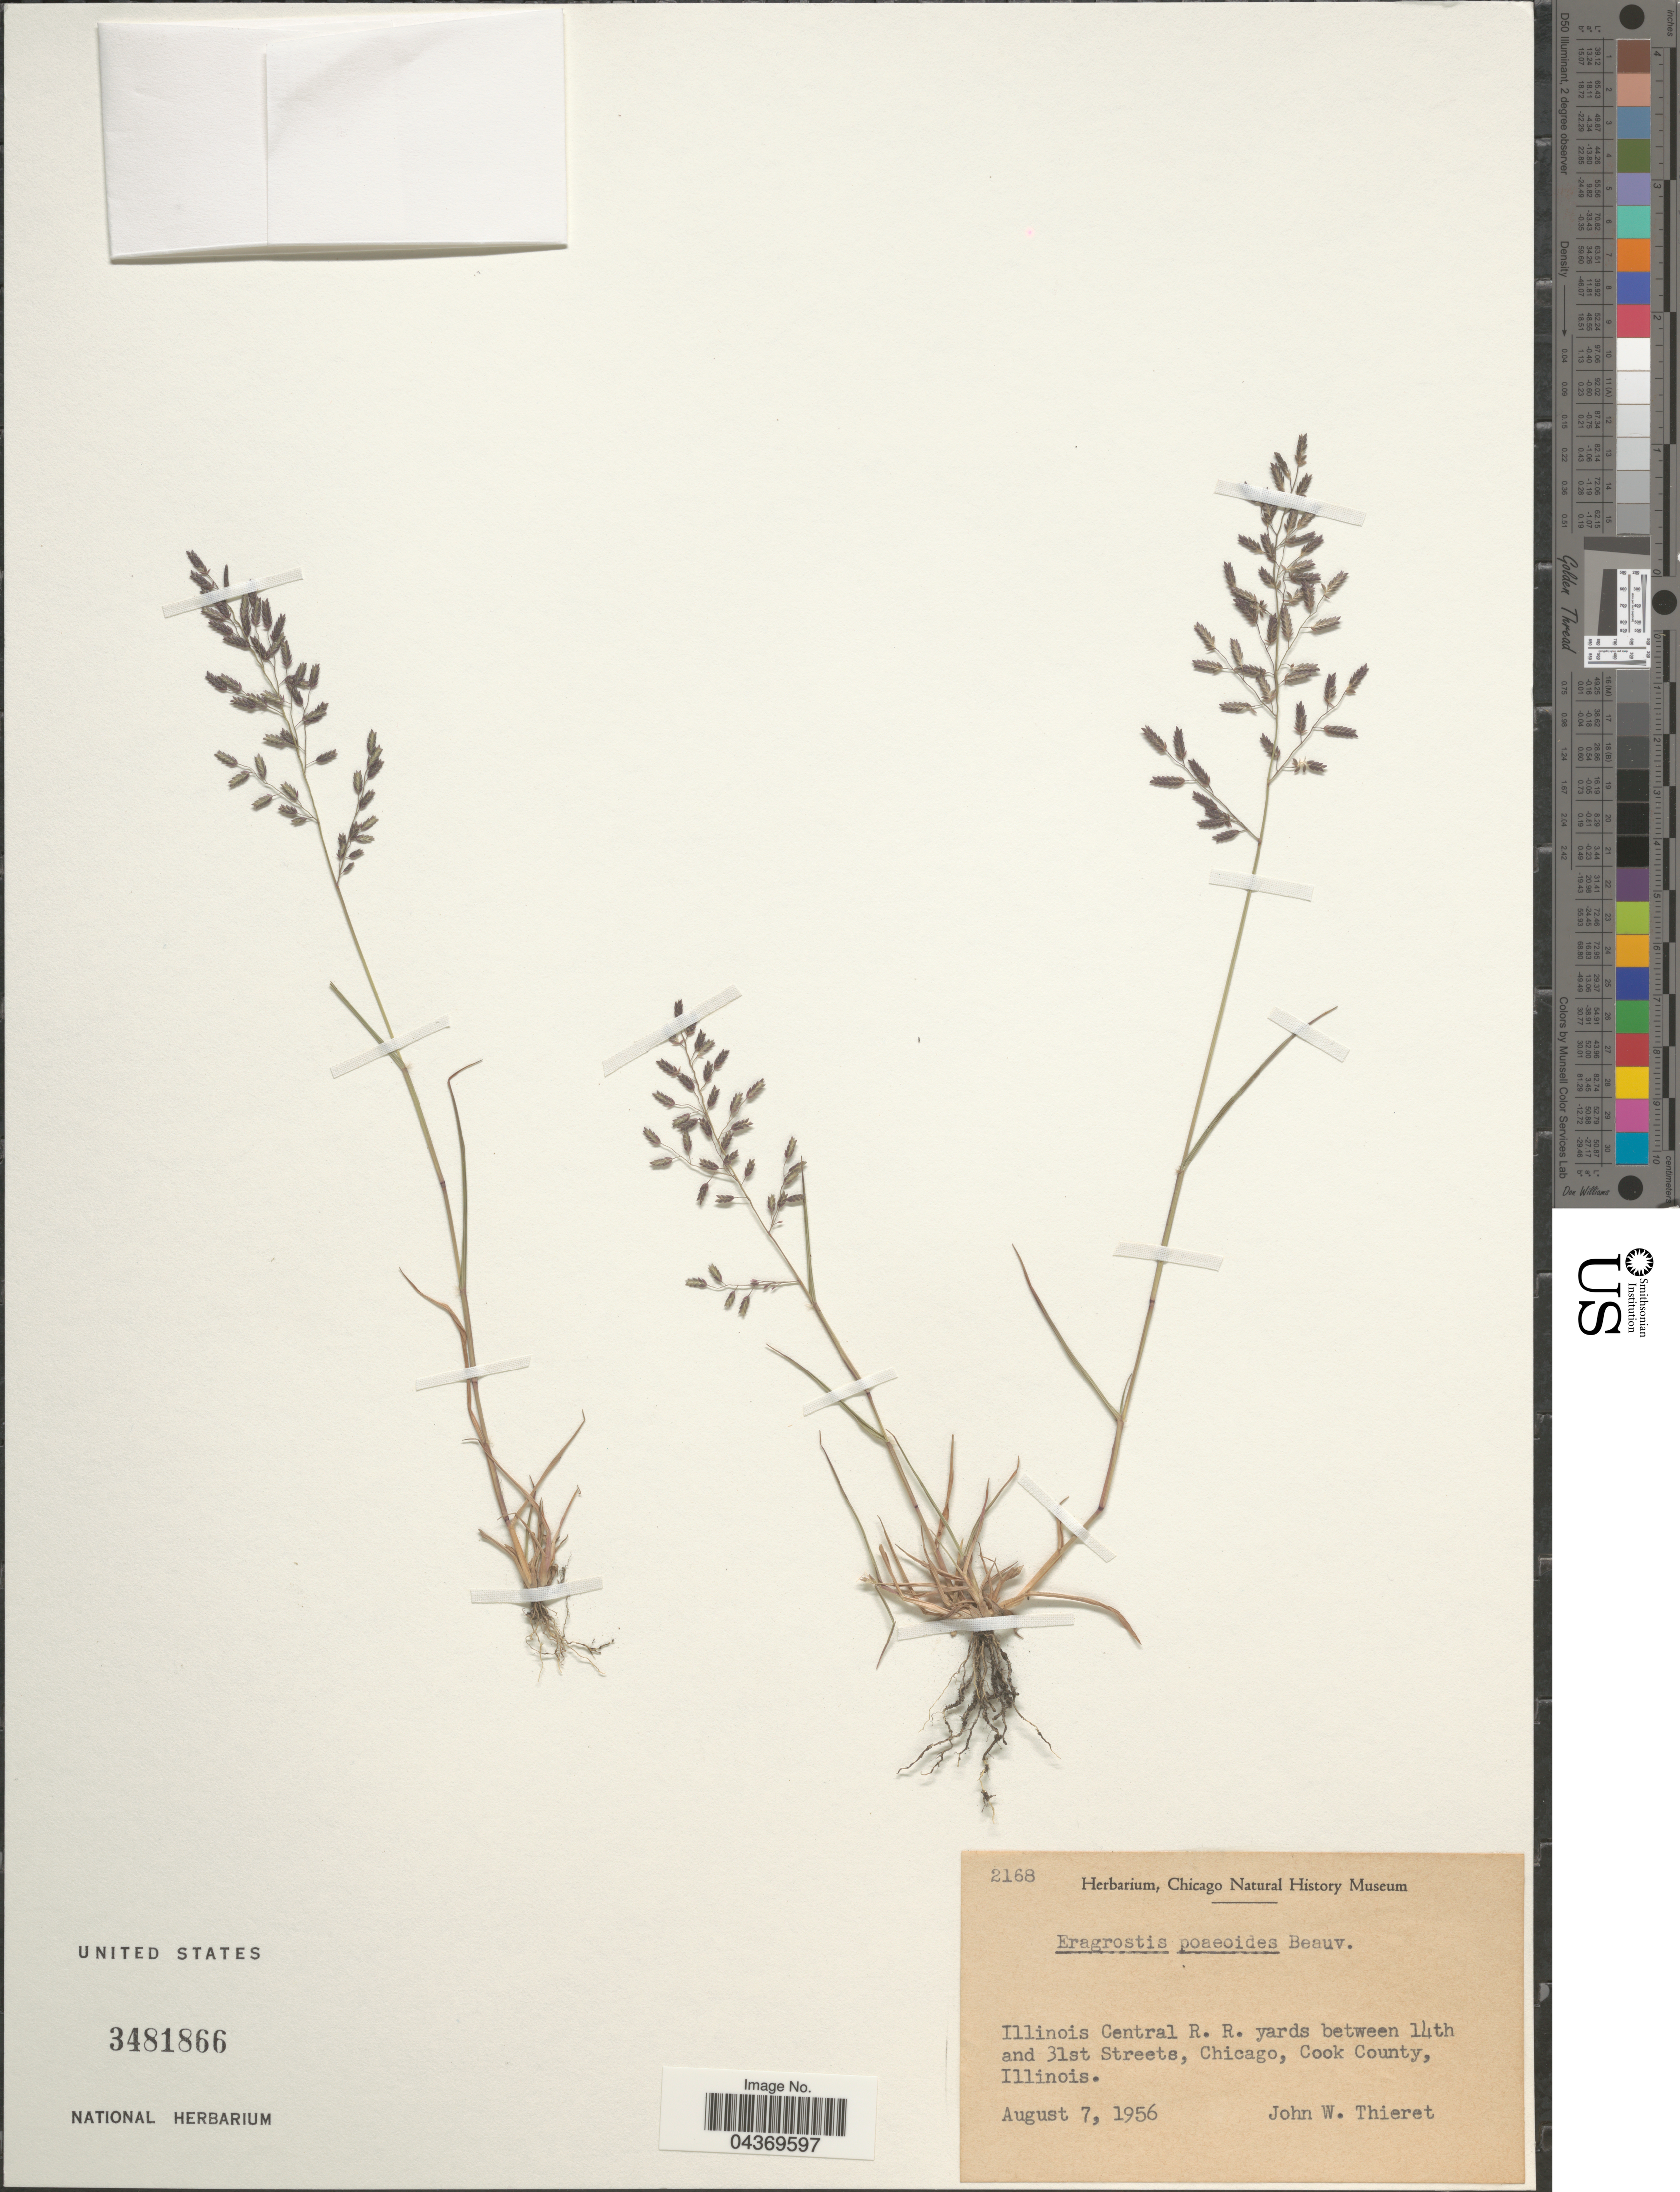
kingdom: Plantae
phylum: Tracheophyta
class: Liliopsida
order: Poales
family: Poaceae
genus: Eragrostis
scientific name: Eragrostis minor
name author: Host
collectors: J. W. Thieret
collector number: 2168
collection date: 1956-08-07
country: United States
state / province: Illinois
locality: Illinois Central R. R. yards between 14th and 31st Streets, Chicago, Cook County.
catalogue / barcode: US 3481866